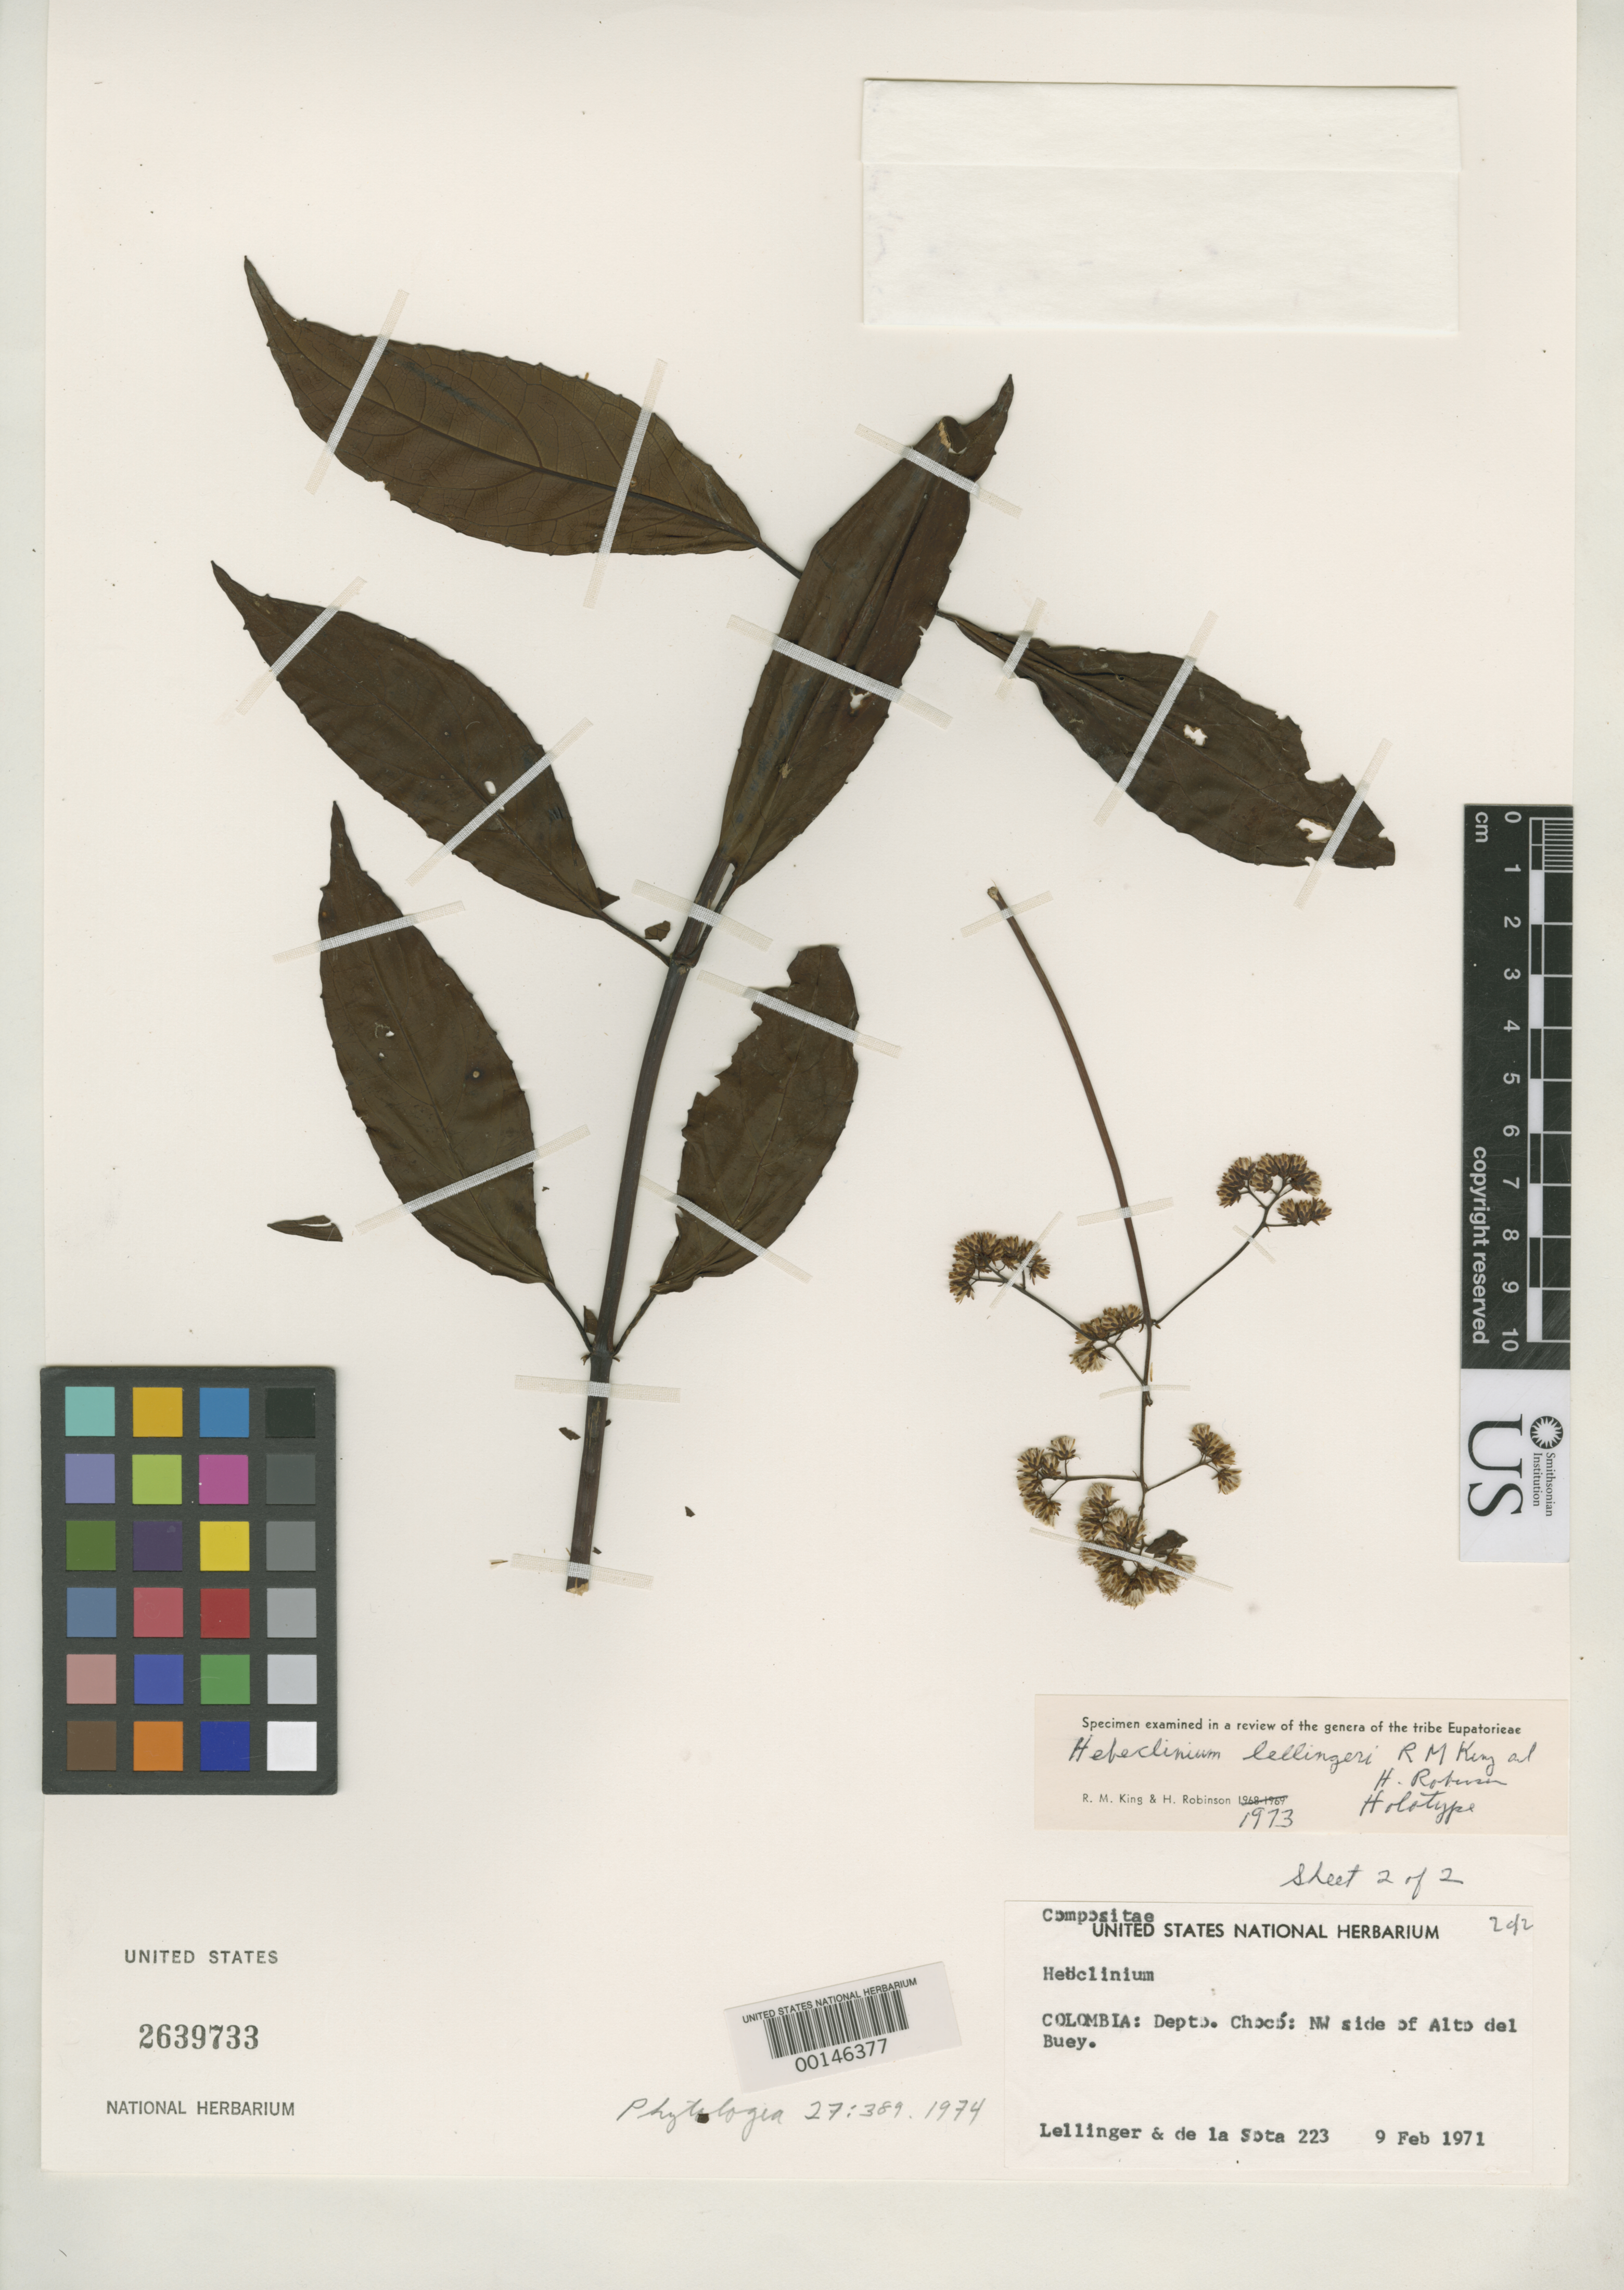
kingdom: Plantae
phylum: Tracheophyta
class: Magnoliopsida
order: Asterales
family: Asteraceae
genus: Hebeclinium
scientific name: Hebeclinium lellingeri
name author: R.M. King & H. Rob.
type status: Holotype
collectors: D. B. Lellinger & E. R. de la Sota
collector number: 223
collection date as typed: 09 Feb 1971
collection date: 1971-02-09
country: Colombia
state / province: Chocó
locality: Alto del Buey.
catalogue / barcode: US 2639733